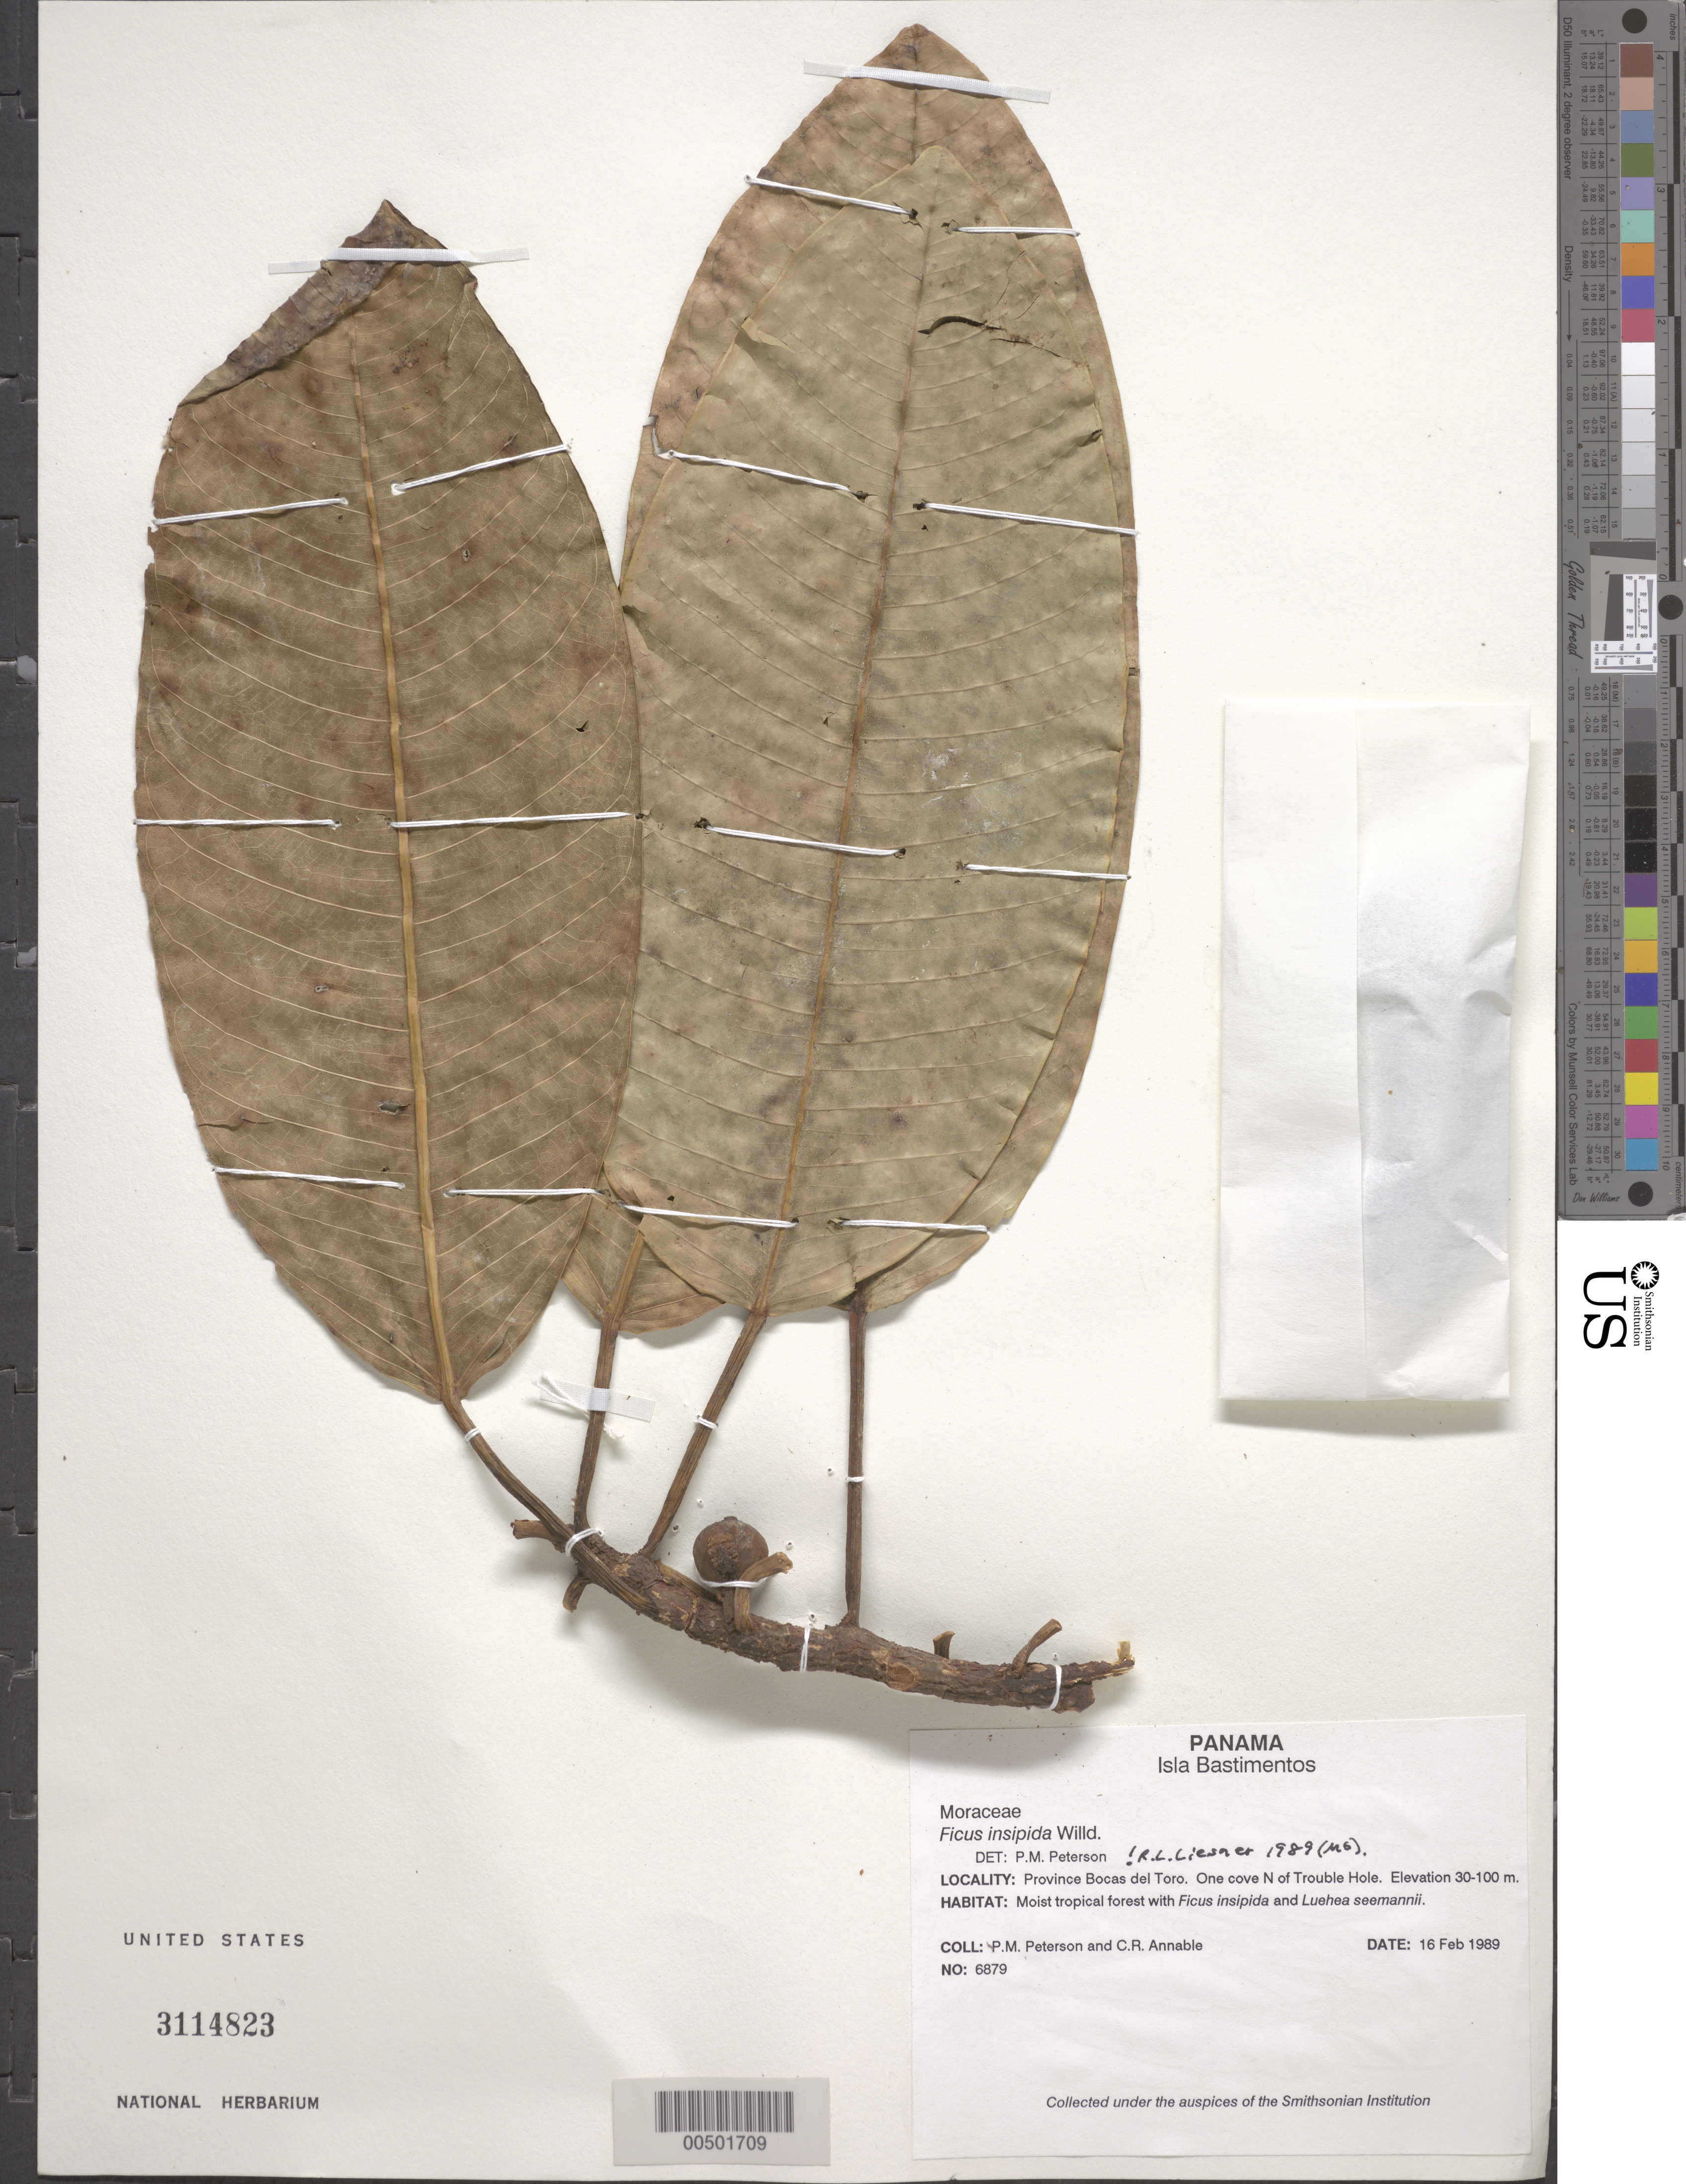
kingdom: Plantae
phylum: Tracheophyta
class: Magnoliopsida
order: Rosales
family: Moraceae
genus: Ficus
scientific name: Ficus insipida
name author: Willd.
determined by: Liesner, R. L.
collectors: P. M. Peterson & C. R. Annable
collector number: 06879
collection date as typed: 16 Feb 1989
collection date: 1989-02-16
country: Panama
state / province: Bocas del Toro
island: San Cristóbal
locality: Isla San Cristobal, Onecove N of Trouble Hole.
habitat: Moist tropical forest with Ficus insipida and Luehea seemannii.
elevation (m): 30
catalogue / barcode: US 3114823